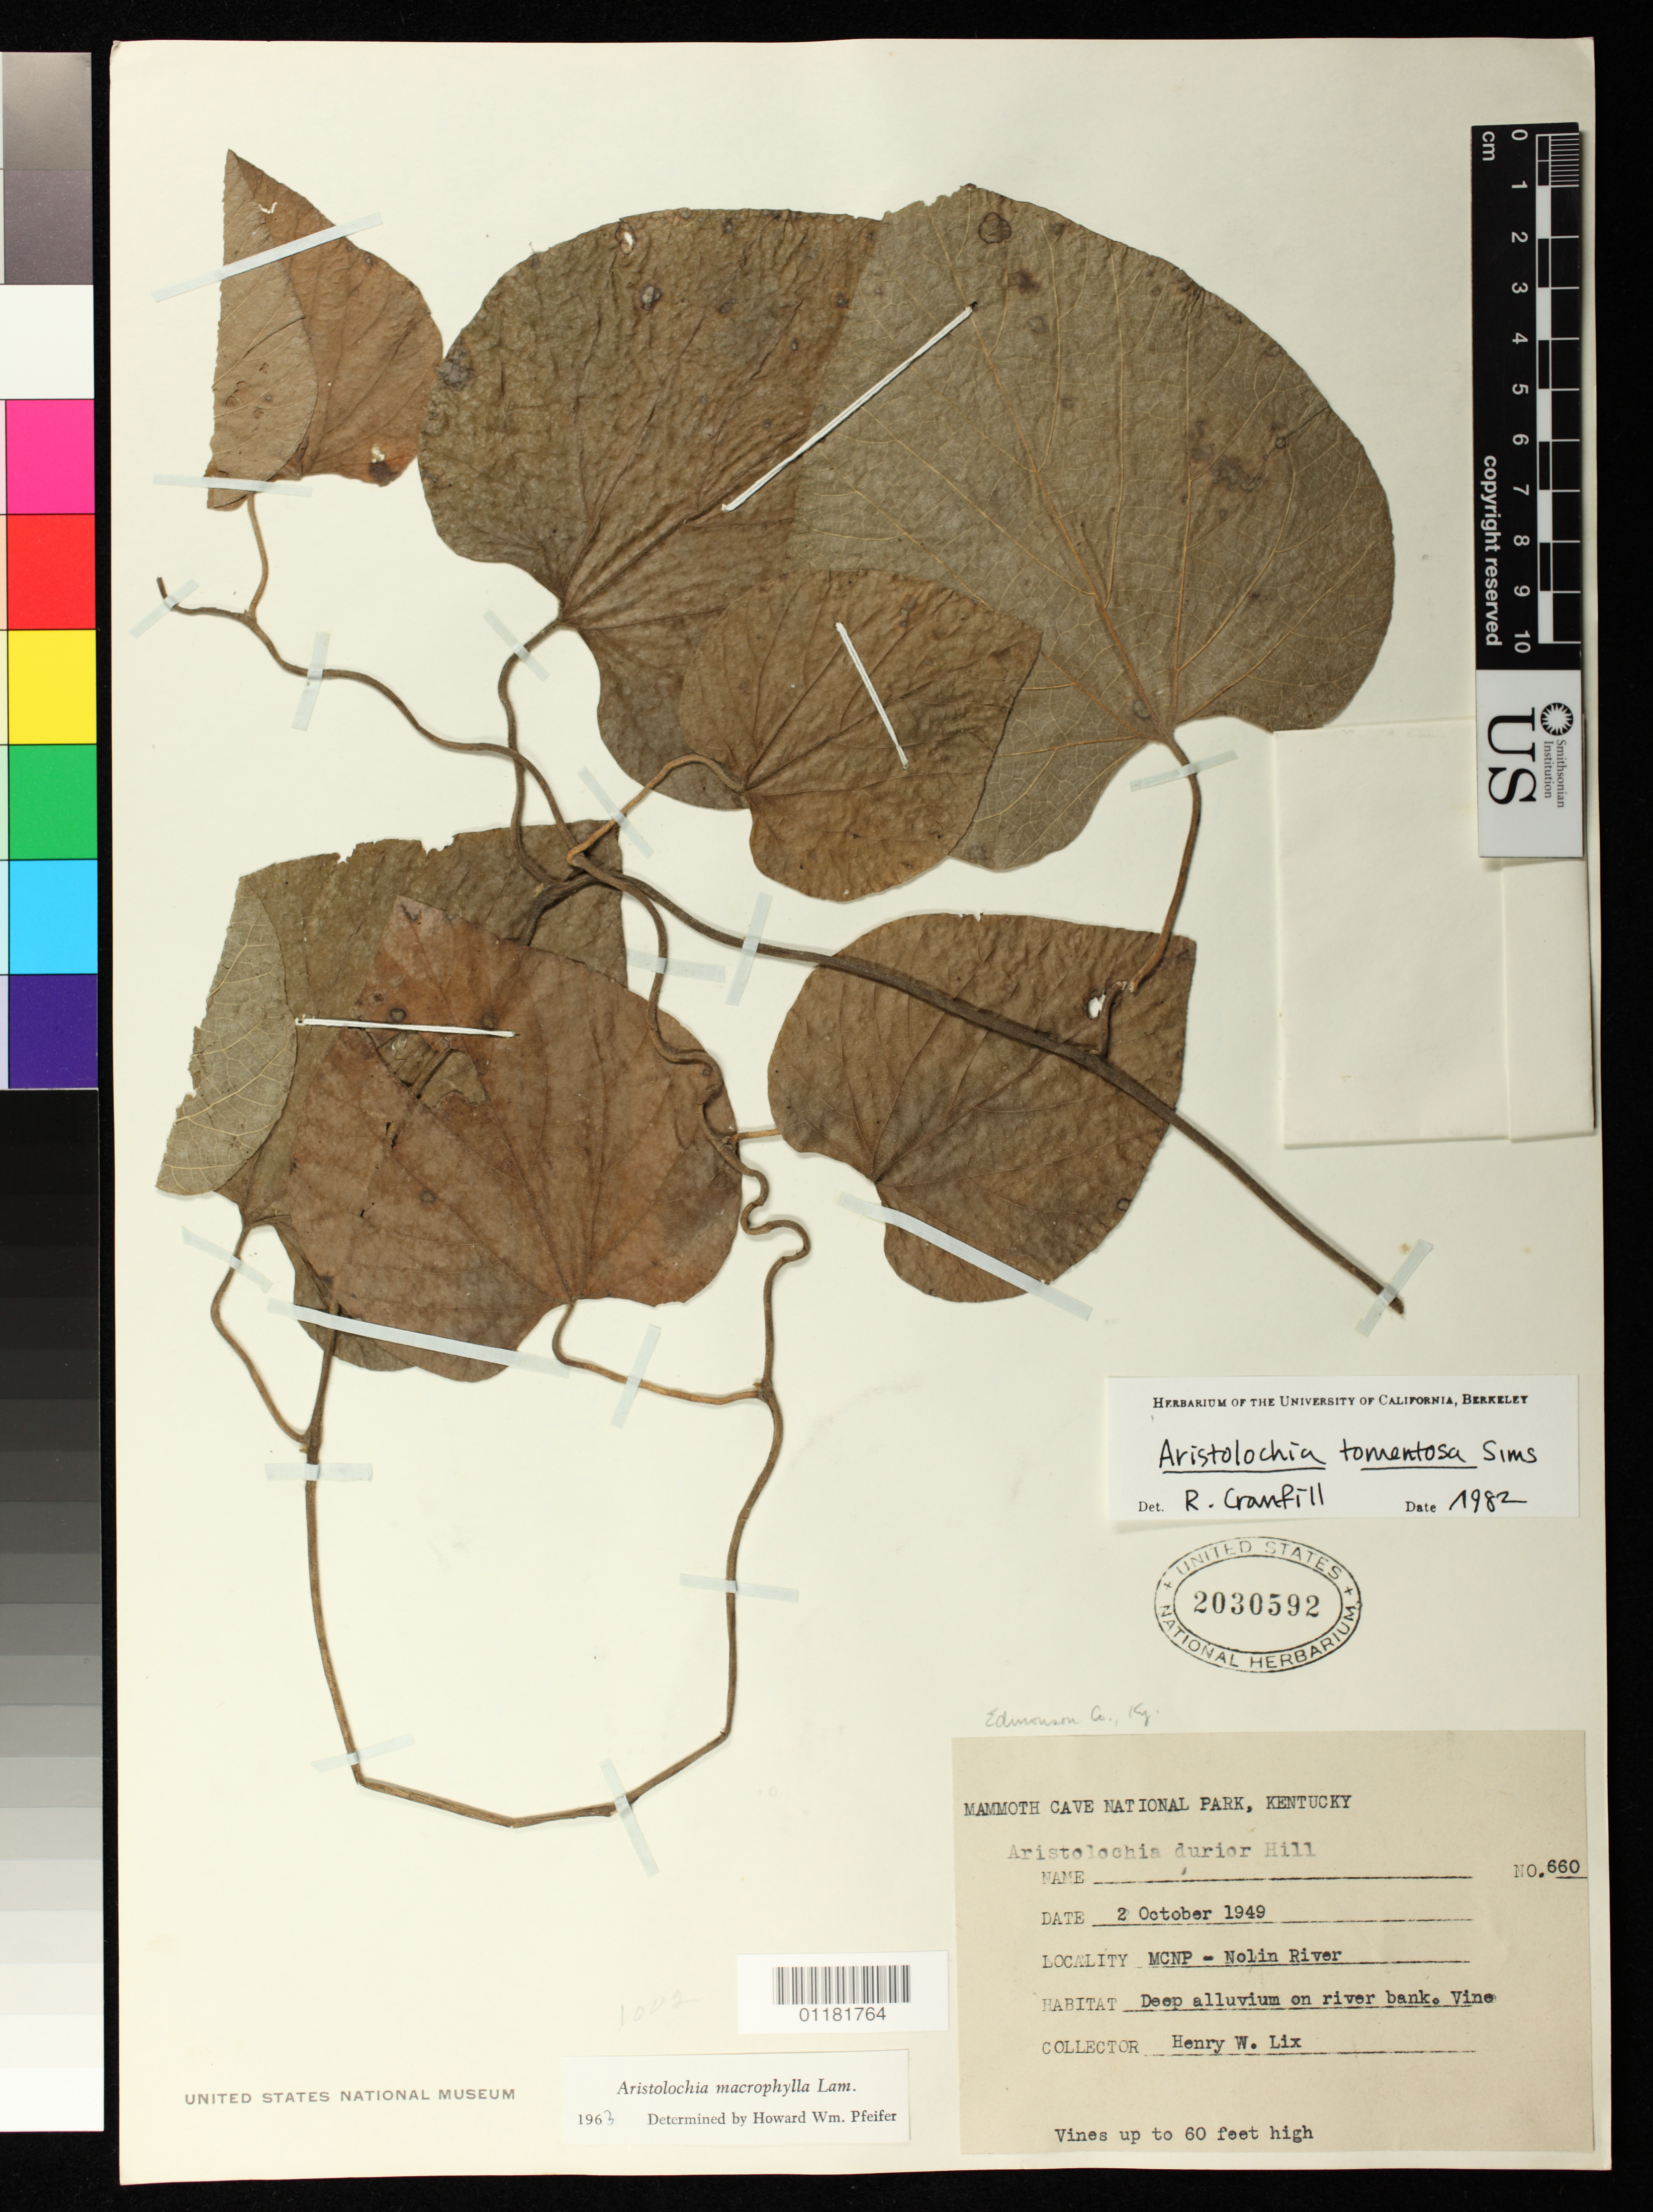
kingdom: Plantae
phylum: Tracheophyta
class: Magnoliopsida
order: Piperales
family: Aristolochiaceae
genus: Aristolochia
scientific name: Aristolochia tomentosa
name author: Sims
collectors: H. W. Lix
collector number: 660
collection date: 1949-10-02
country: United States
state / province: Kentucky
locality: Nolin River, deep alluvium on river bank Mammoth Cave National Park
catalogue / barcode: US 2030592